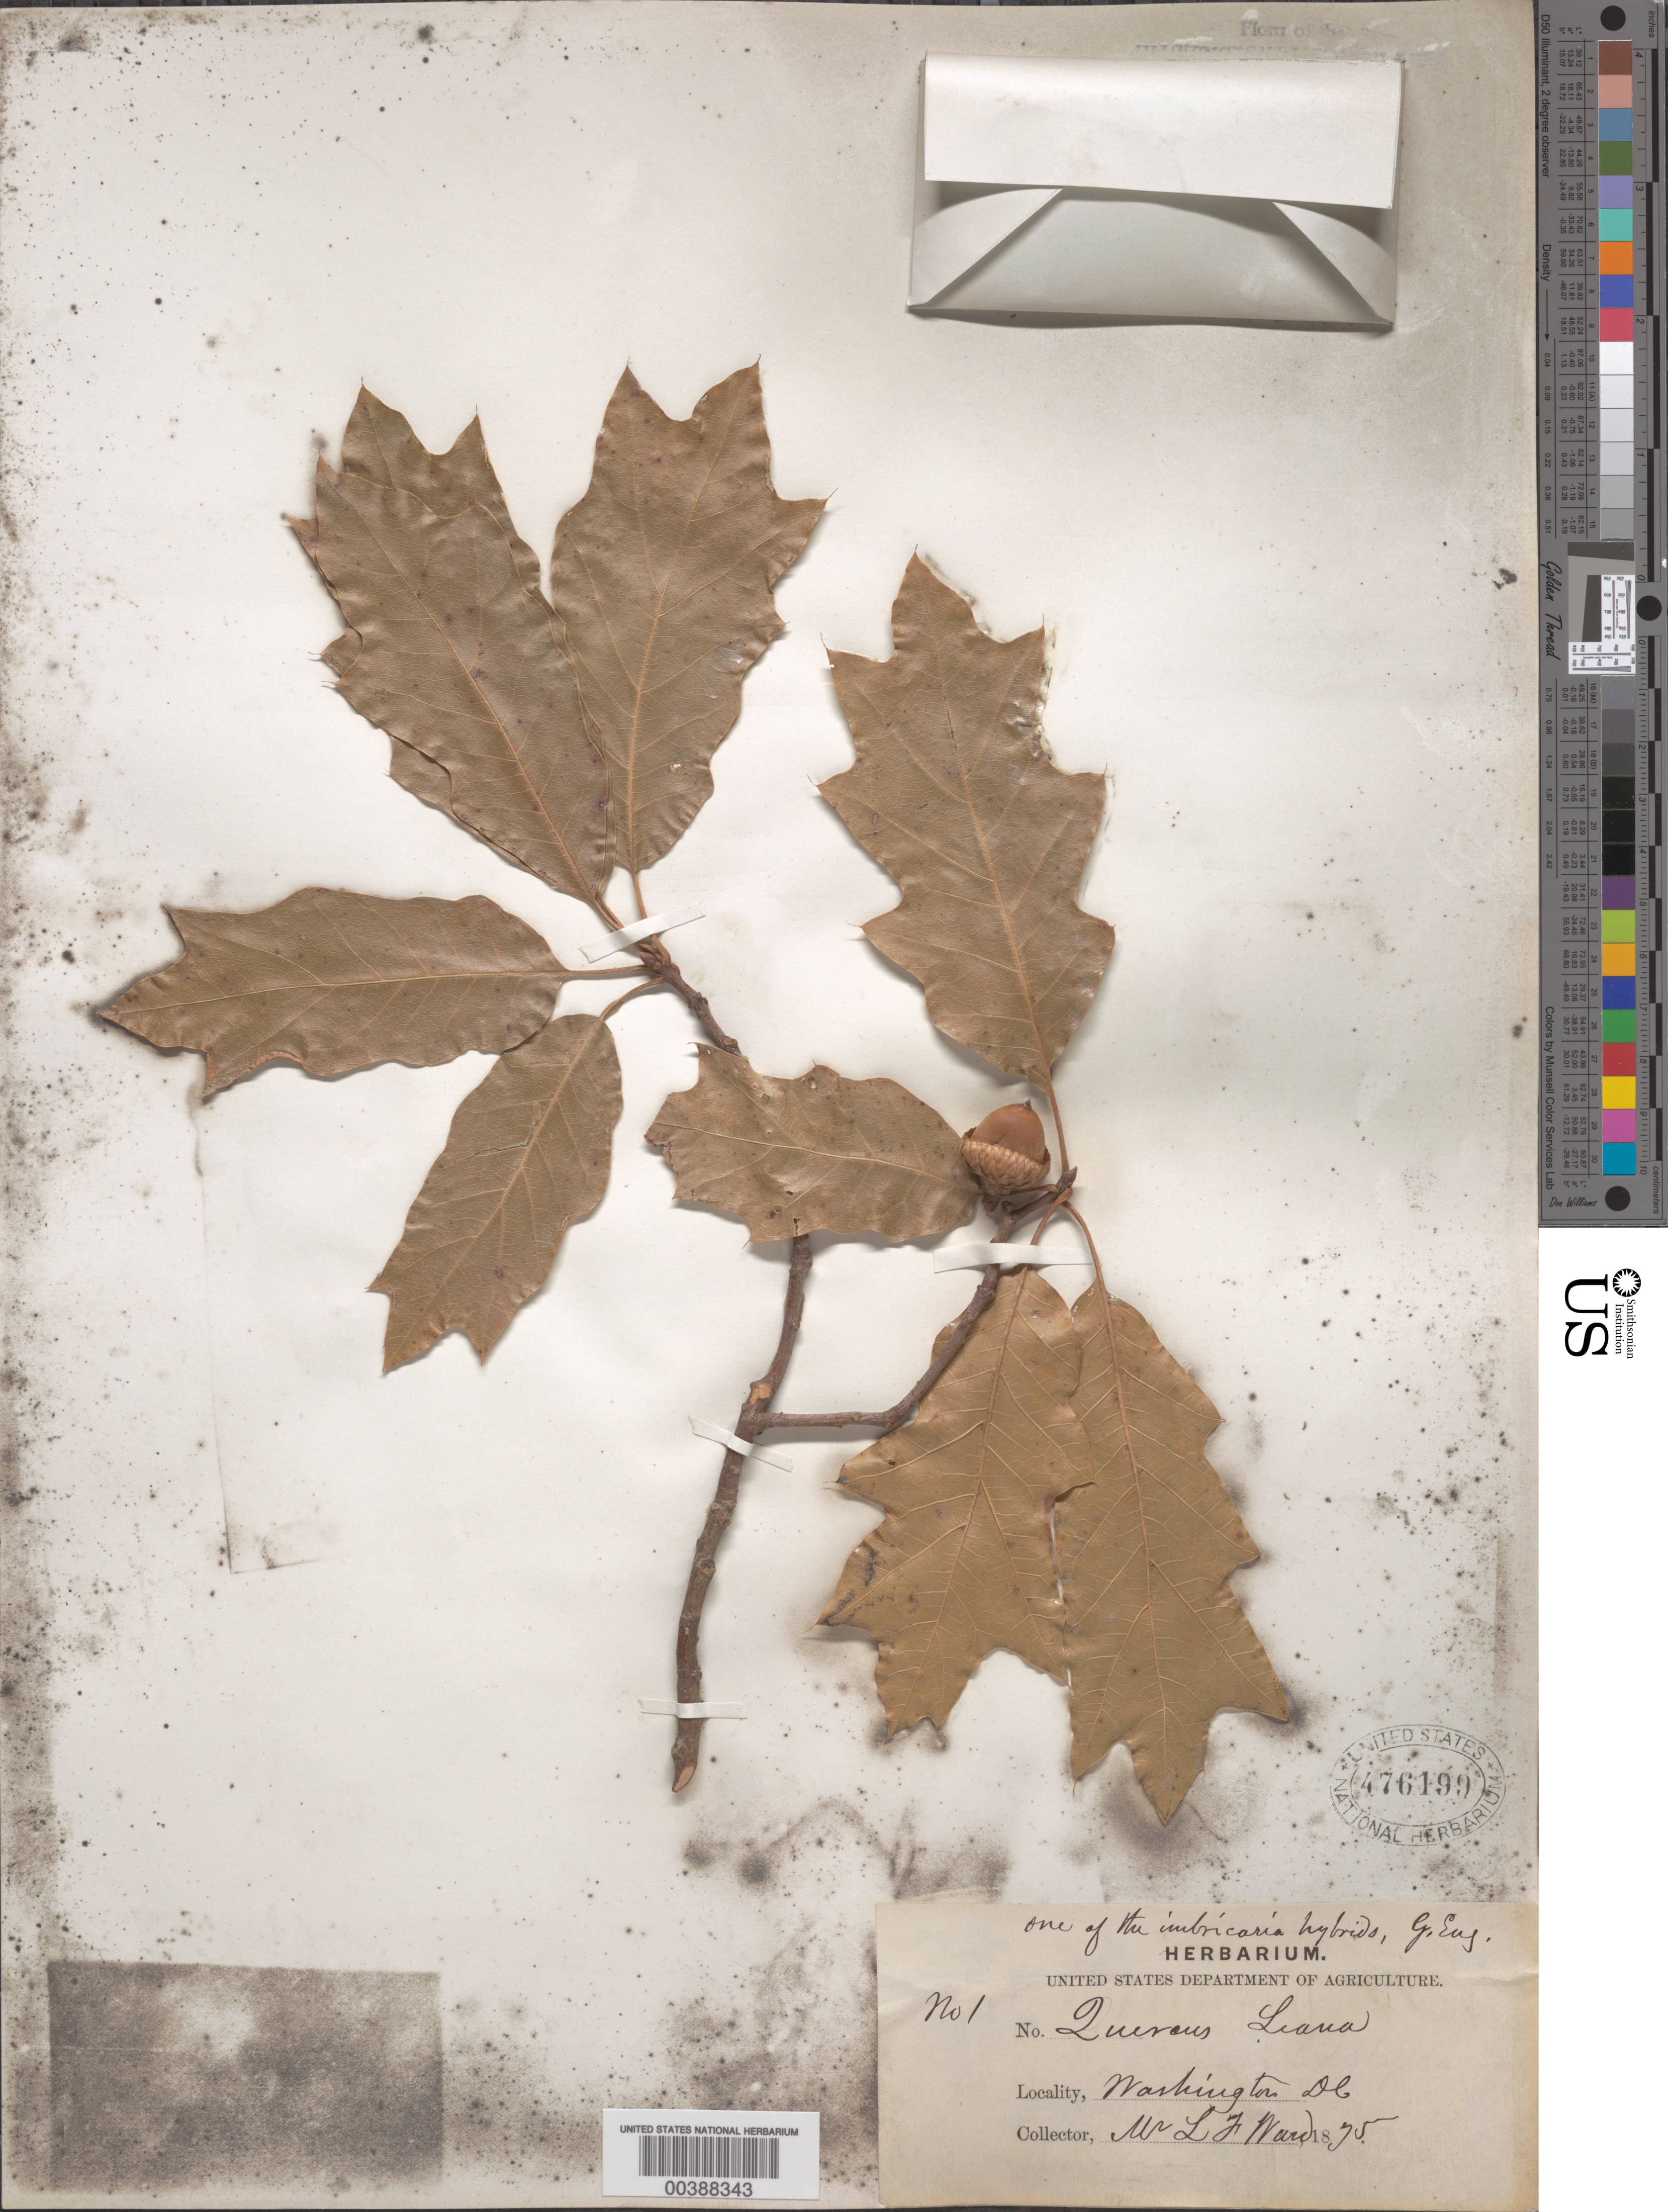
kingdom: Plantae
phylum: Tracheophyta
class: Magnoliopsida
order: Fagales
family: Fagaceae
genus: Quercus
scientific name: Quercus x leana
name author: Nutt.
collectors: L. F. Ward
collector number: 1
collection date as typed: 1875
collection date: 1875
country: United States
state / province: District of Columbia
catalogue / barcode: US 476199